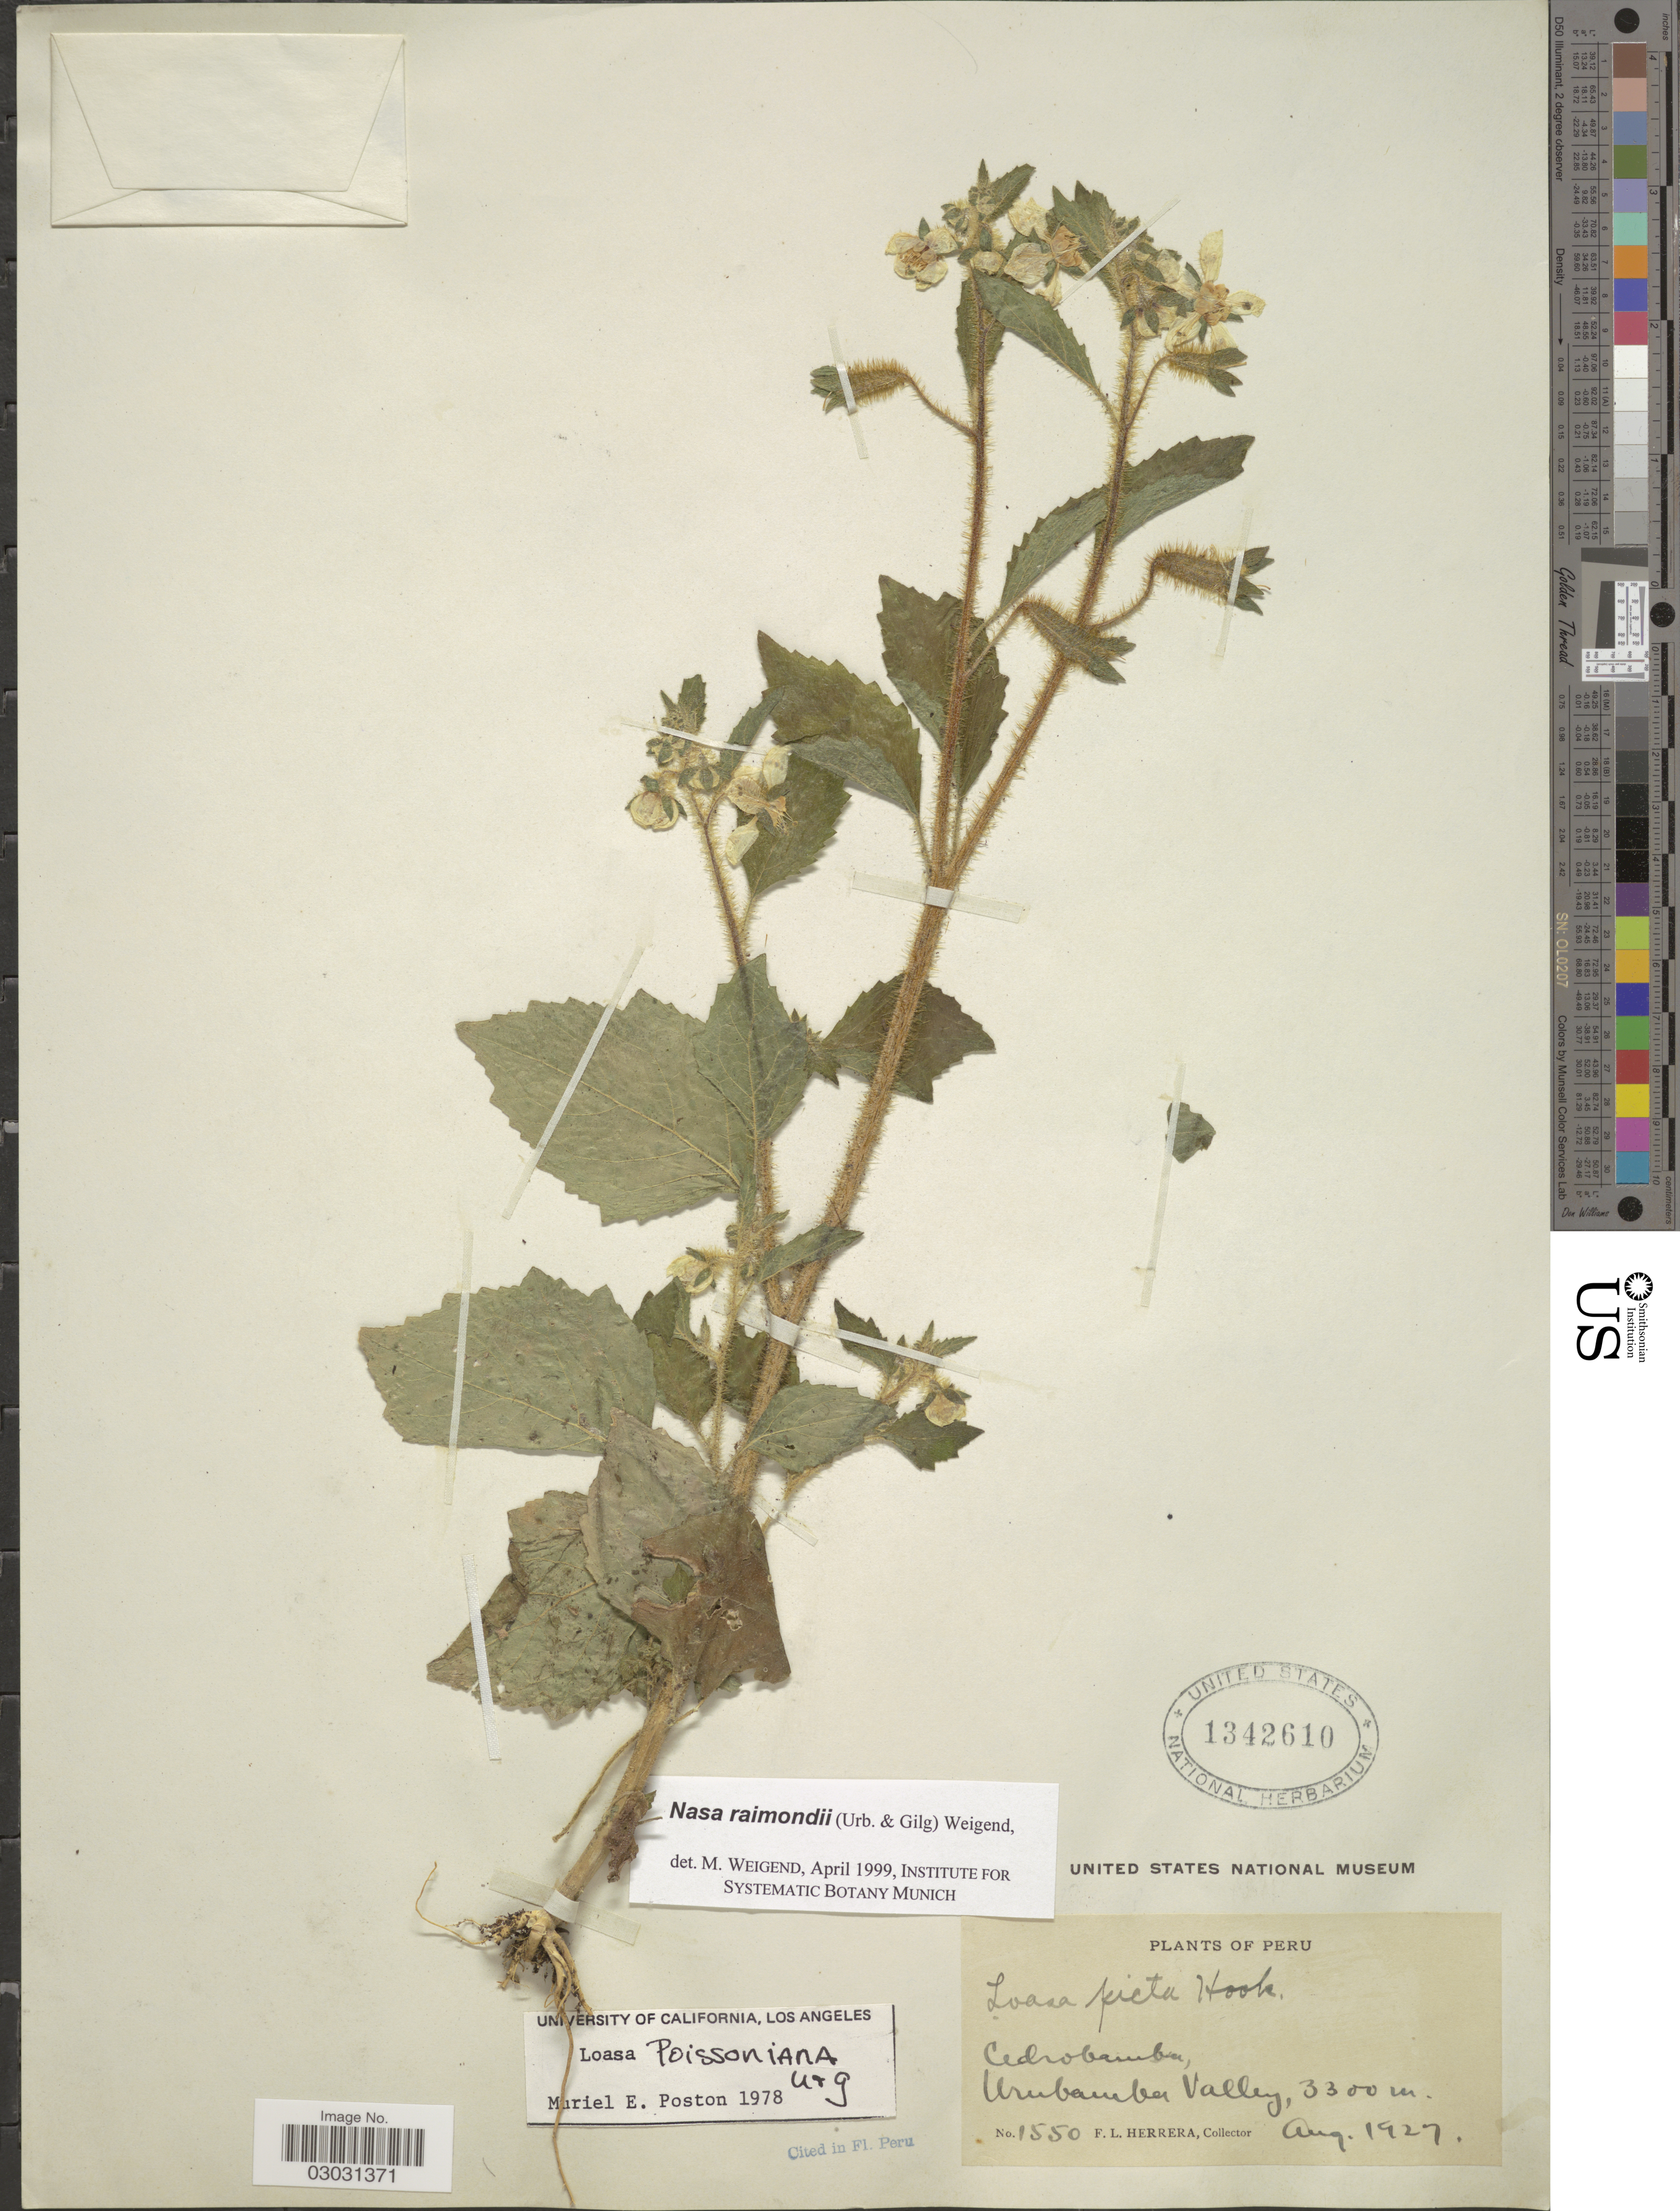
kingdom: Plantae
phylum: Tracheophyta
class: Magnoliopsida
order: Cornales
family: Loasaceae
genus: Nasa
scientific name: Nasa raimondii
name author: (Standl. & F.A. Barkley) Weigend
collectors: F. L. Herrera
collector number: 1550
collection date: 1927-08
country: Peru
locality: Cedrobamba, Urubamba Valley.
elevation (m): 3300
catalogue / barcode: US 1342610